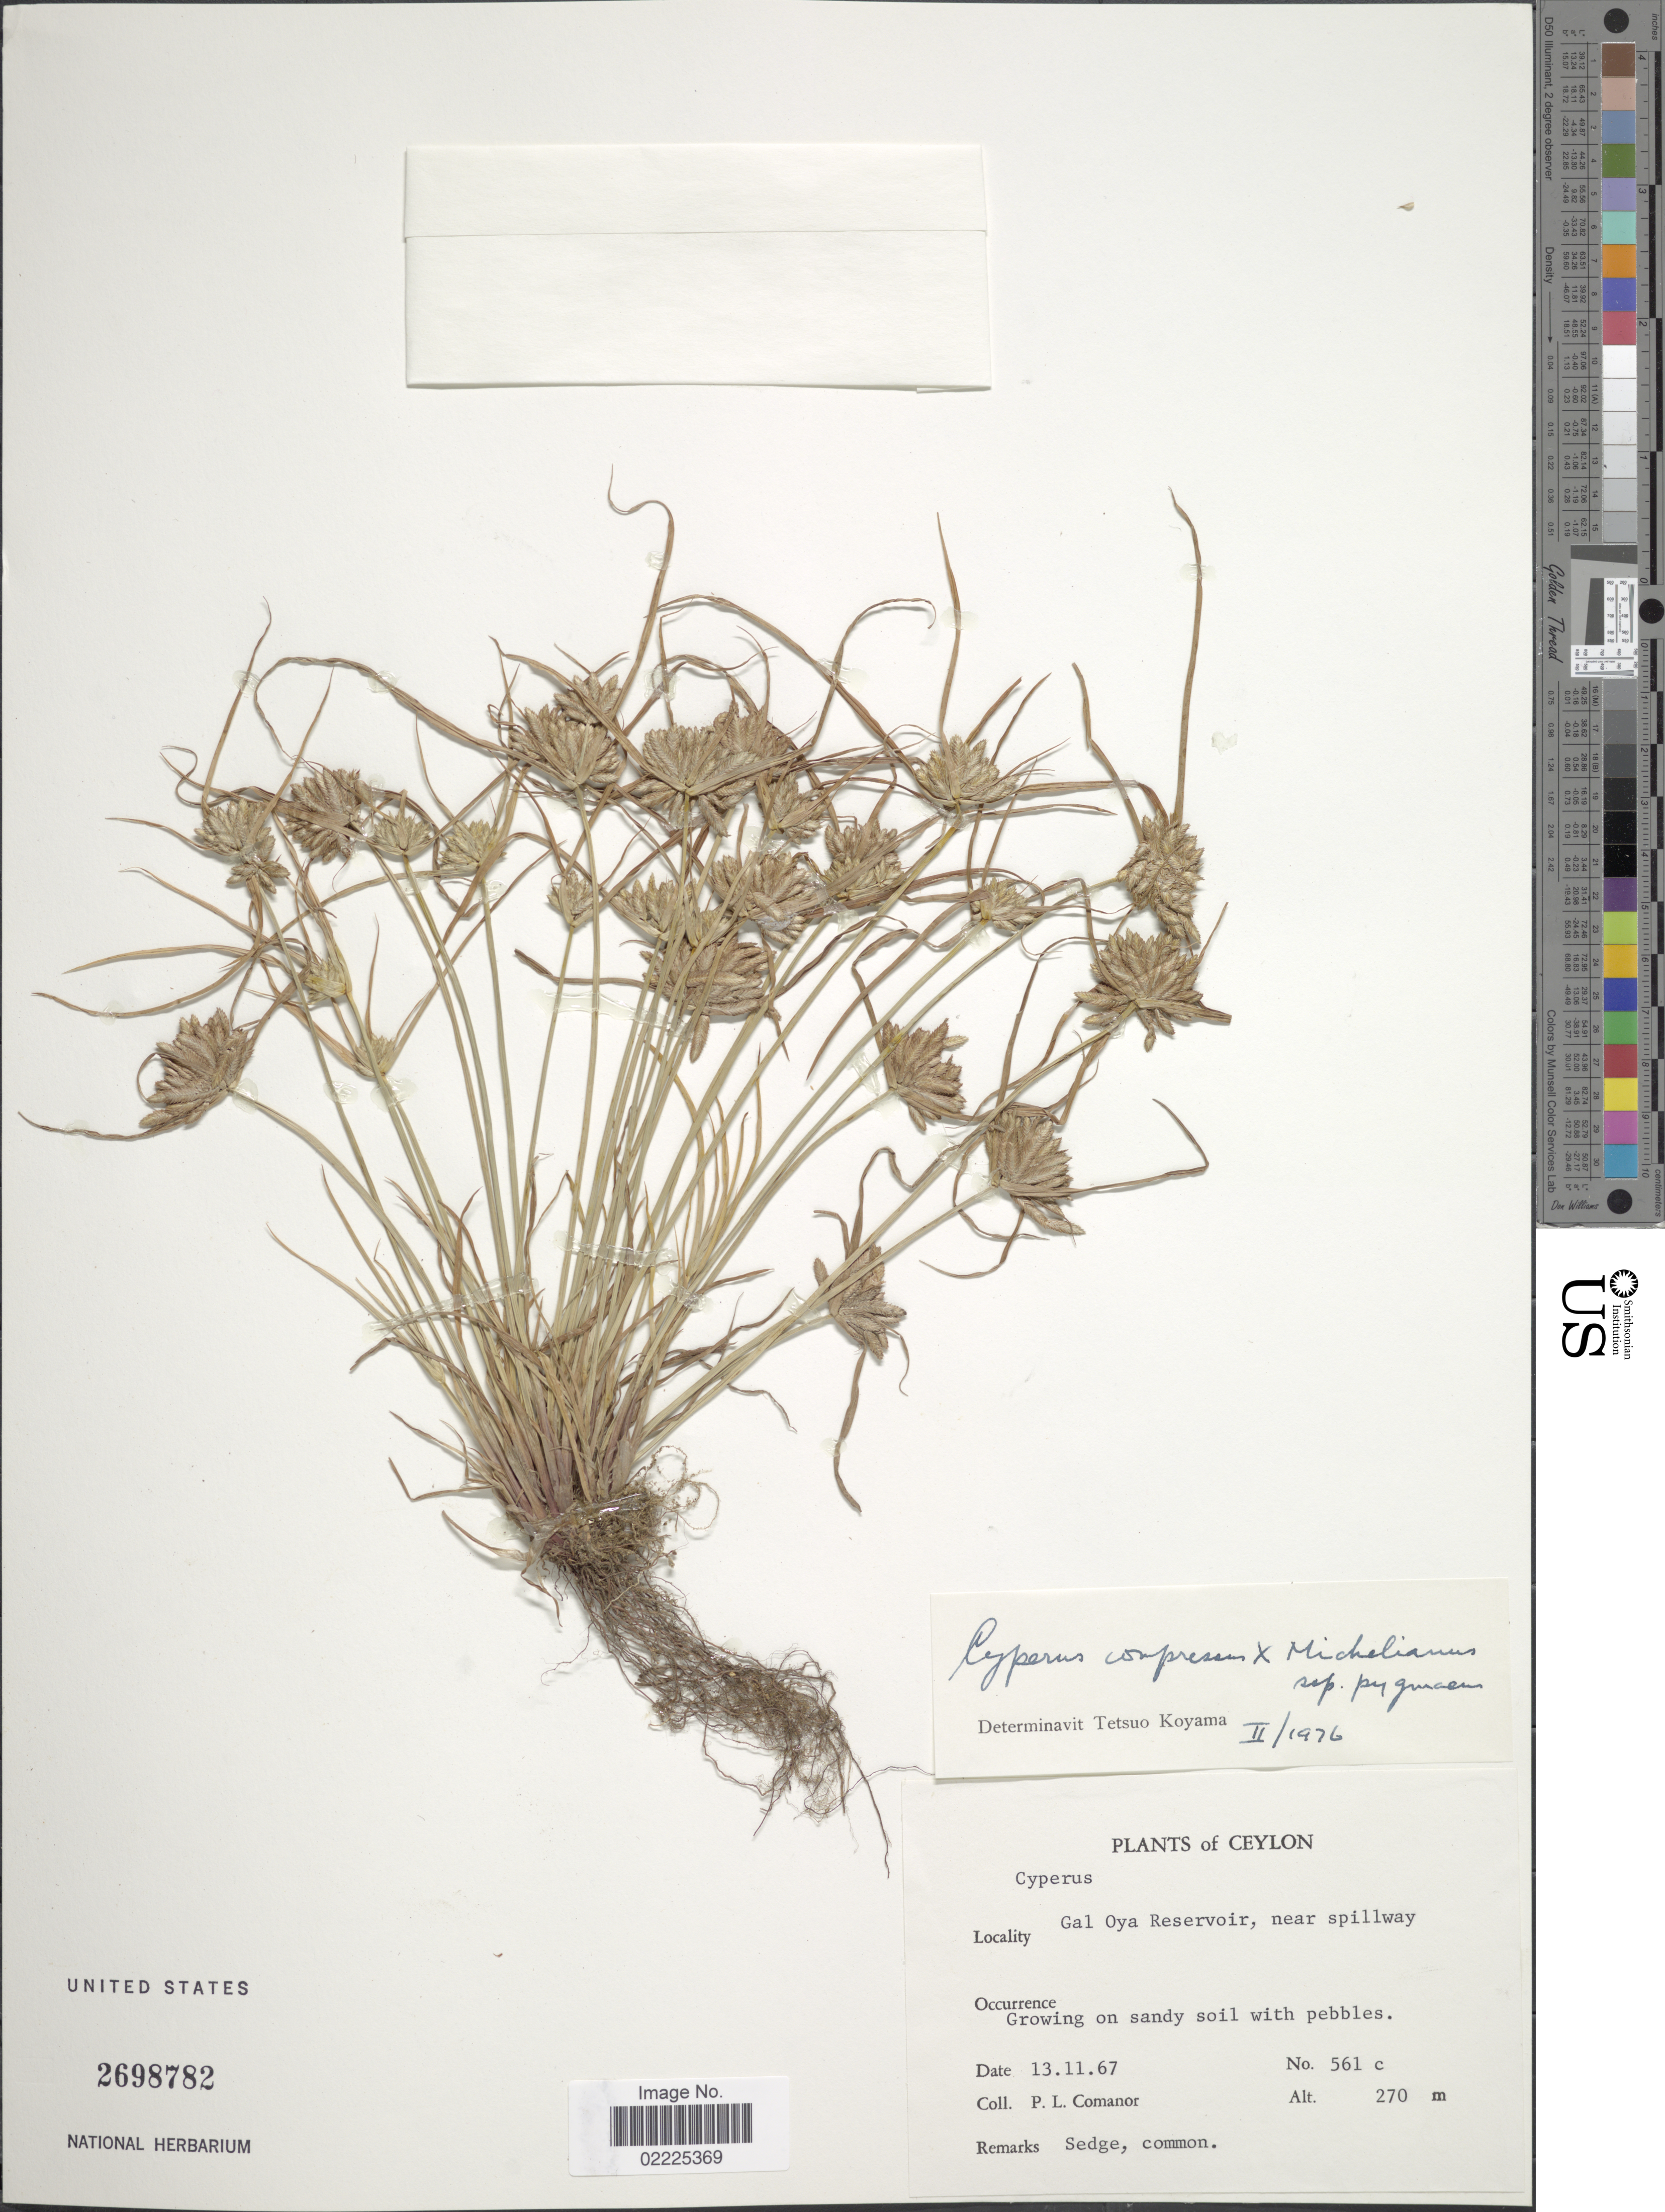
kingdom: Plantae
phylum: Tracheophyta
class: Liliopsida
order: Poales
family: Cyperaceae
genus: Cyperus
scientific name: Cyperus compressus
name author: L.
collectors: P. Comanor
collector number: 561c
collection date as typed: Transcribed d/m/y: 13/11/67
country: Sri Lanka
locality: Ceylon, Gal Oya Reservoir, near spillway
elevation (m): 270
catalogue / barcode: US 2698782